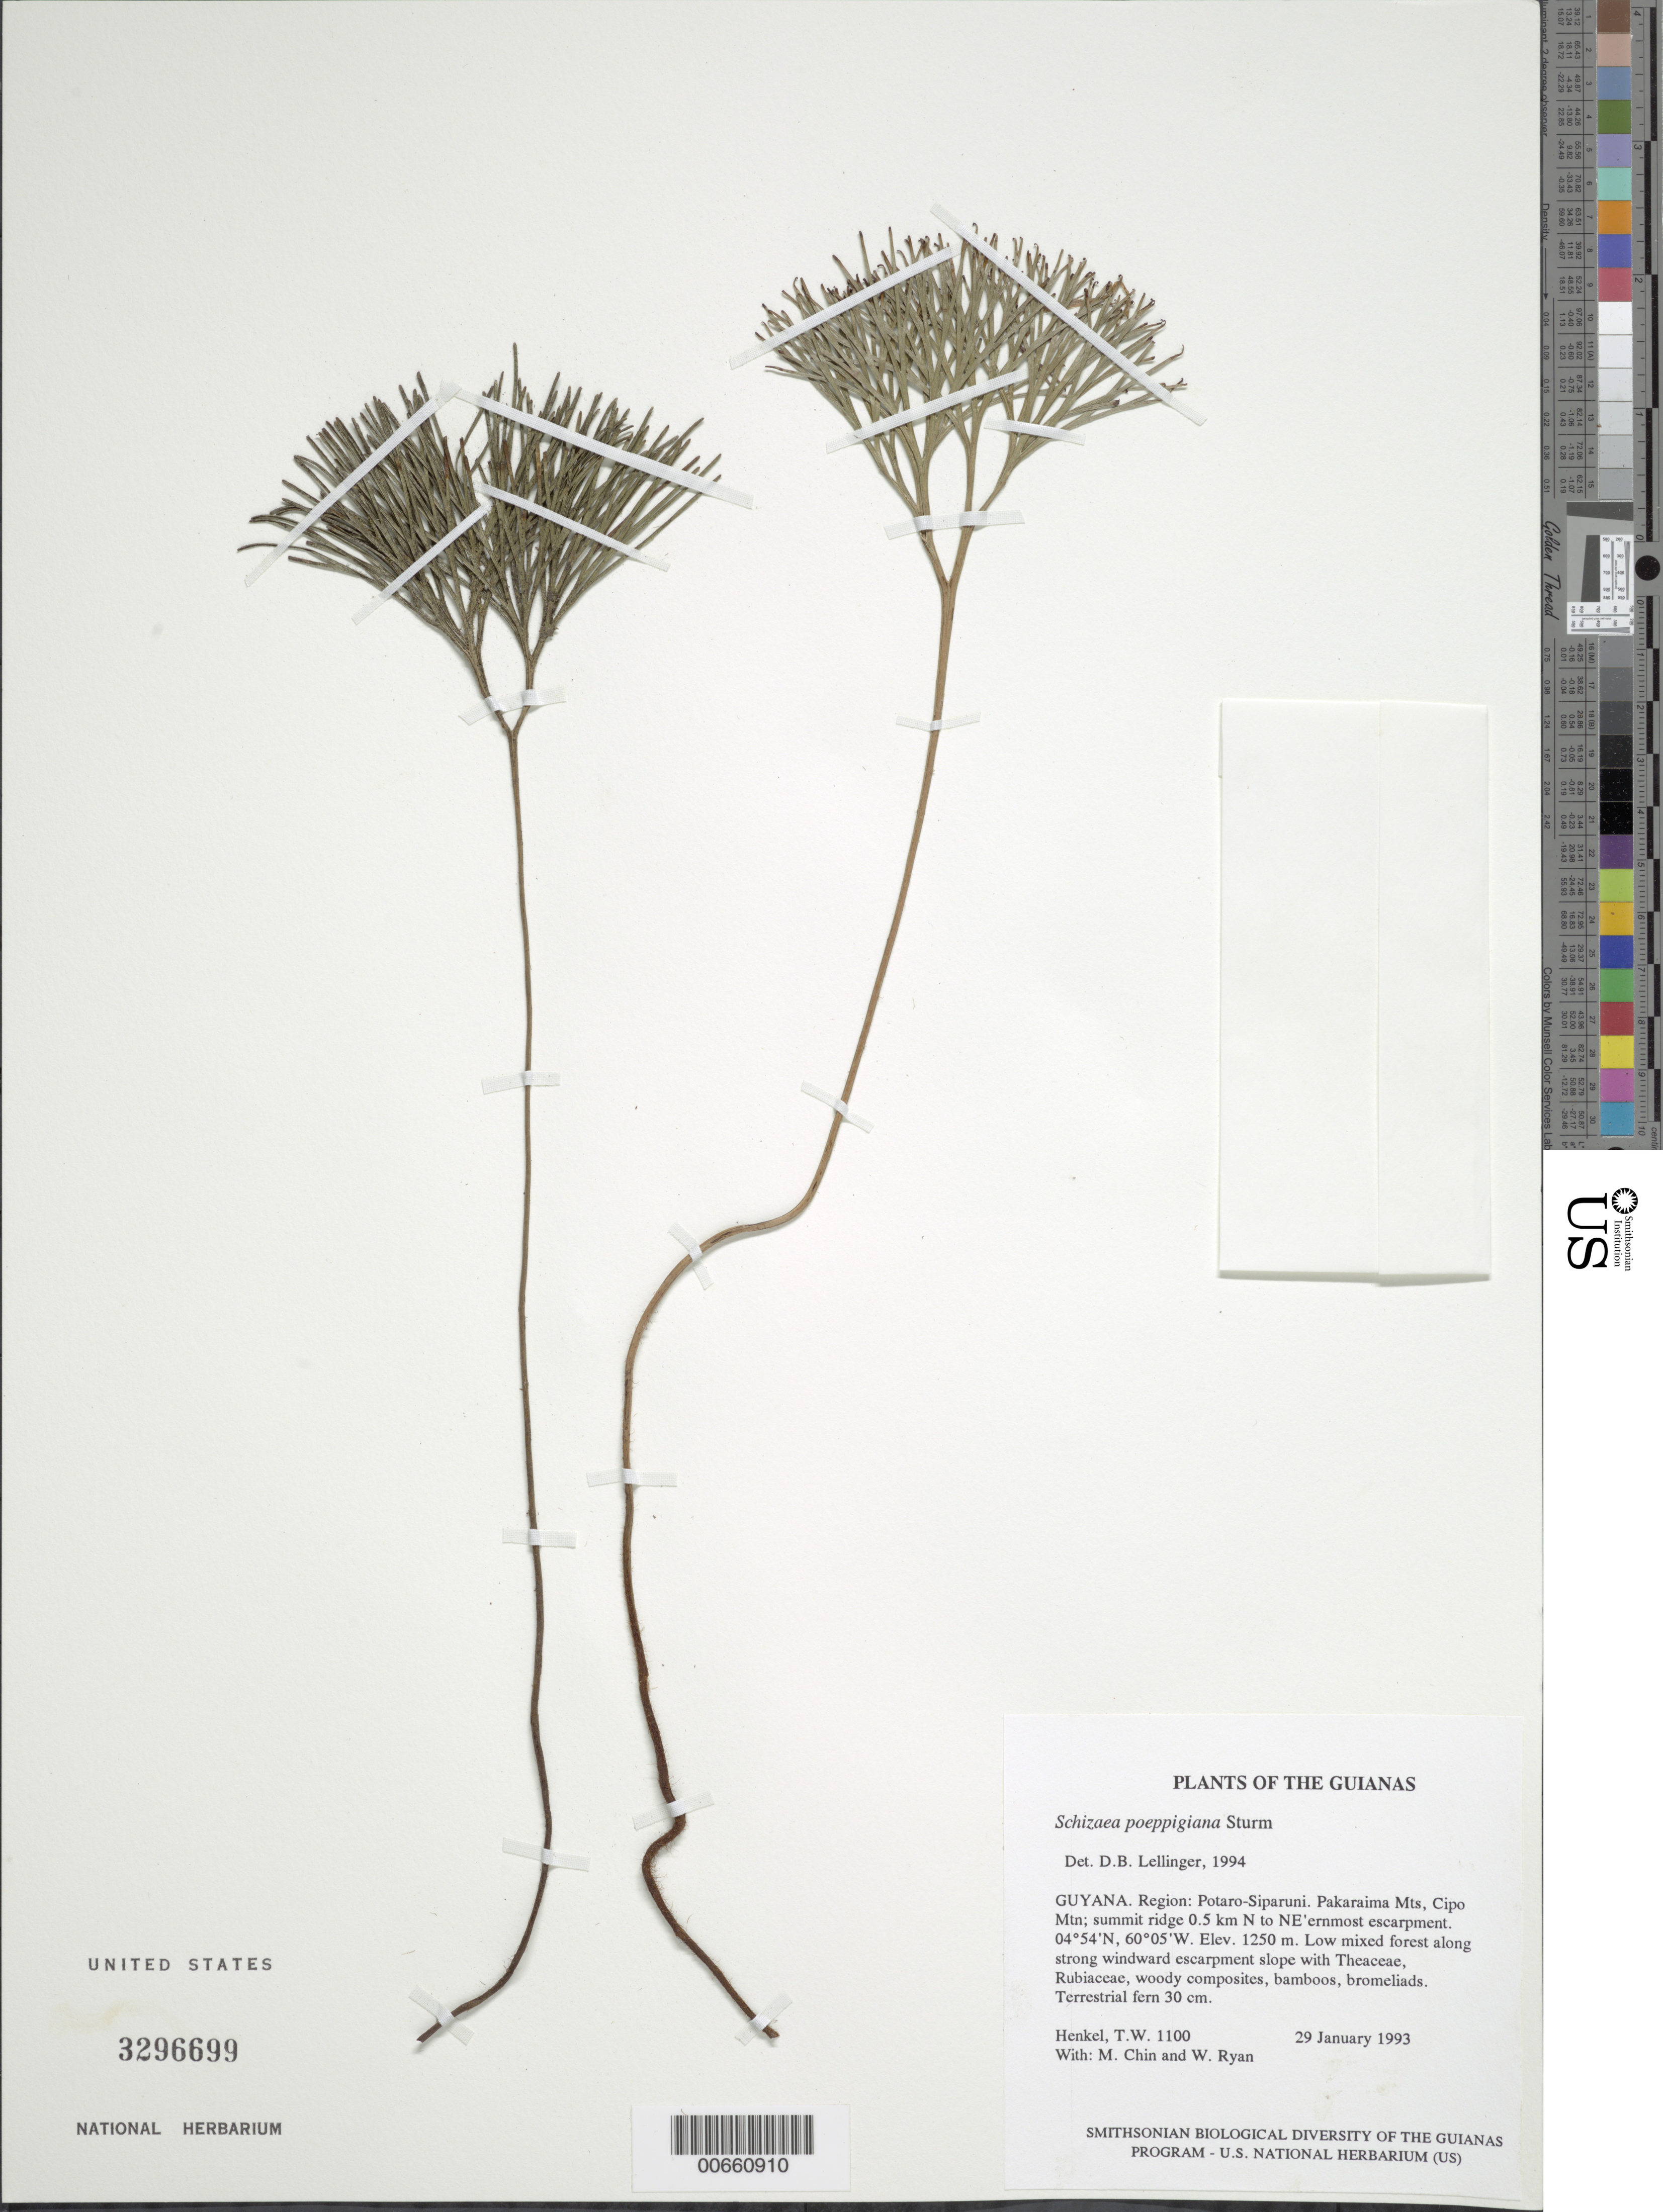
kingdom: Plantae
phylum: Tracheophyta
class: Polypodiopsida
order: Schizaeales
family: Schizaeaceae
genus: Schizaea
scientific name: Schizaea poeppigiana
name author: J.W. Sturm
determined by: Lellinger, David B., (BOT), Smithsonian Institution - National Museum of Natural History (UNITED STATES)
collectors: T. Henkel, M. Chin & W. Ryan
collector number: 1100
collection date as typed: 29 January 1993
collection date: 1993-01-29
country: Guyana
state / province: Potaro-Siparuni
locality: Pakaraima Mts, Cipo Mtn; summit ridge 0.5 km N to NE'ernmost escarpment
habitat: Low mixed forest along strong windward escarpment slope with Theaceae, Rubiaceae, woody composites, bamboos, bromeliads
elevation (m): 1250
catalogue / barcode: US 3296699